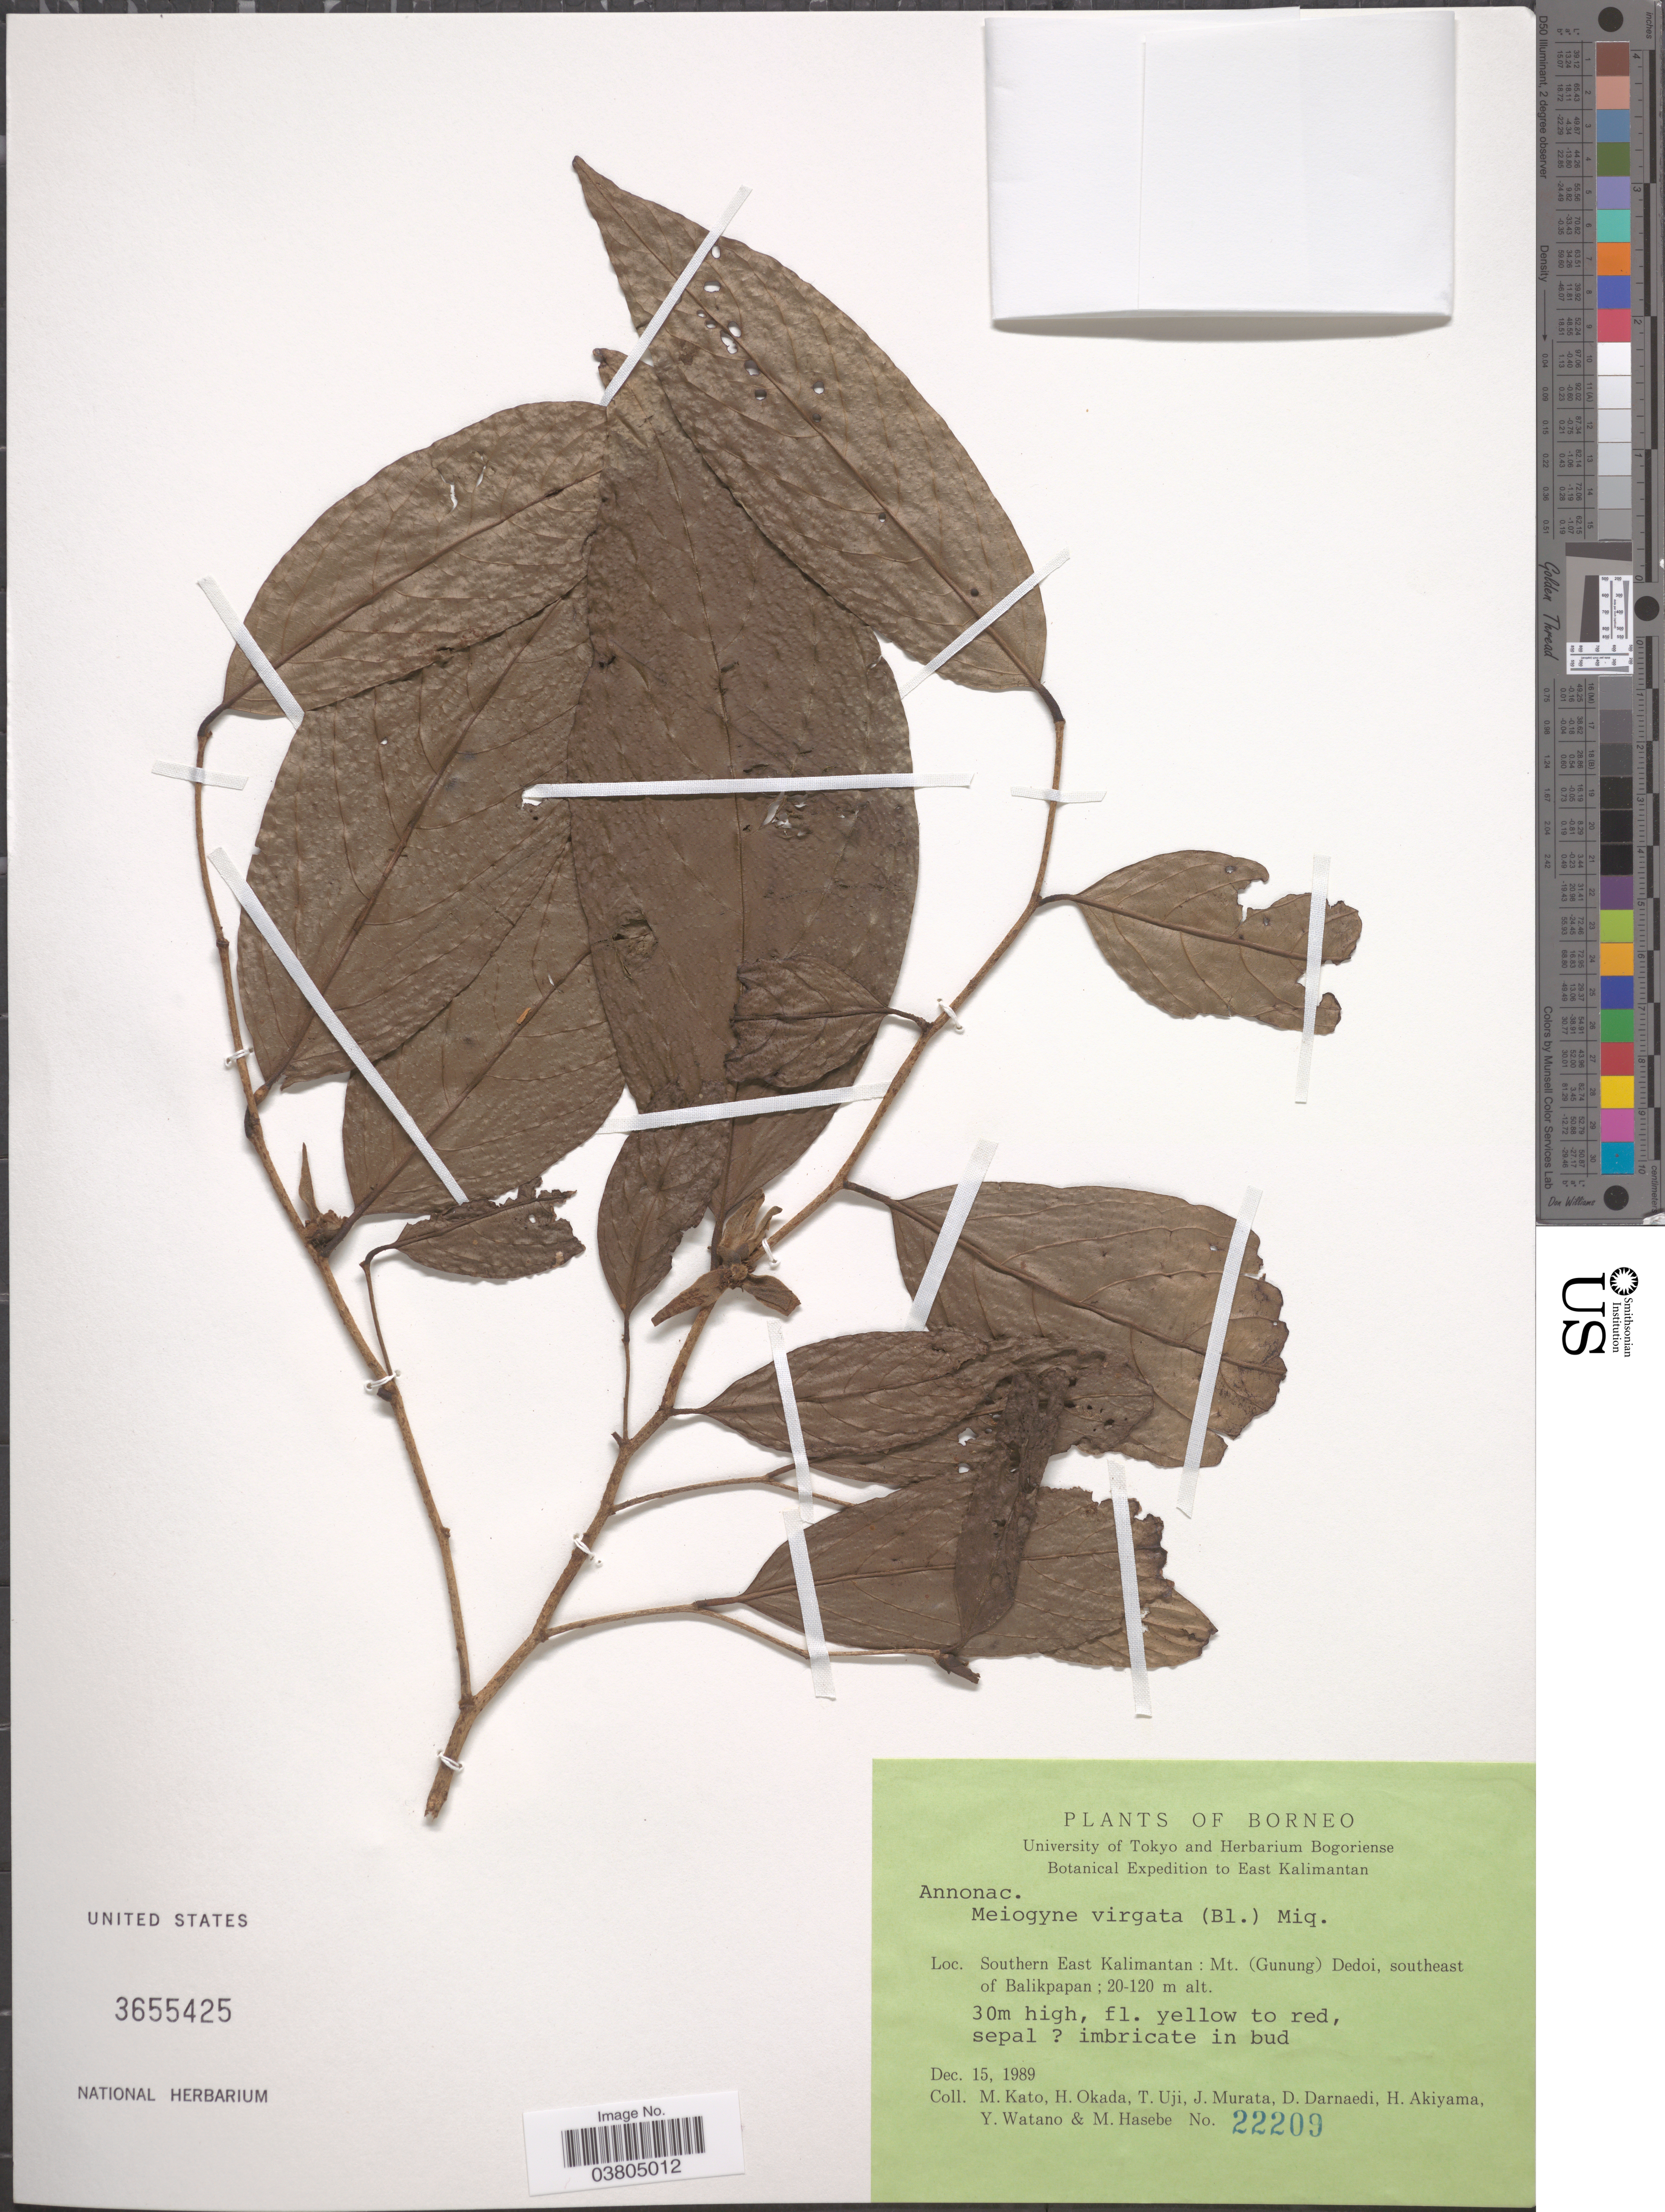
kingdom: Plantae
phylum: Tracheophyta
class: Magnoliopsida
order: Magnoliales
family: Annonaceae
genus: Meiogyne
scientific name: Meiogyne virgata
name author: (Blume) Miq.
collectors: M. Kato, H. Okada, T. Uji, J. Murata & et al.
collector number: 22209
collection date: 1989-12-15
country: Indonesia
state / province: Kalimantan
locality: Borneo. Southern East Kalimantan: Mt. (Gunung) Dedoi, southeast of Balikpapan.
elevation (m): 20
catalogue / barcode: US 3655425